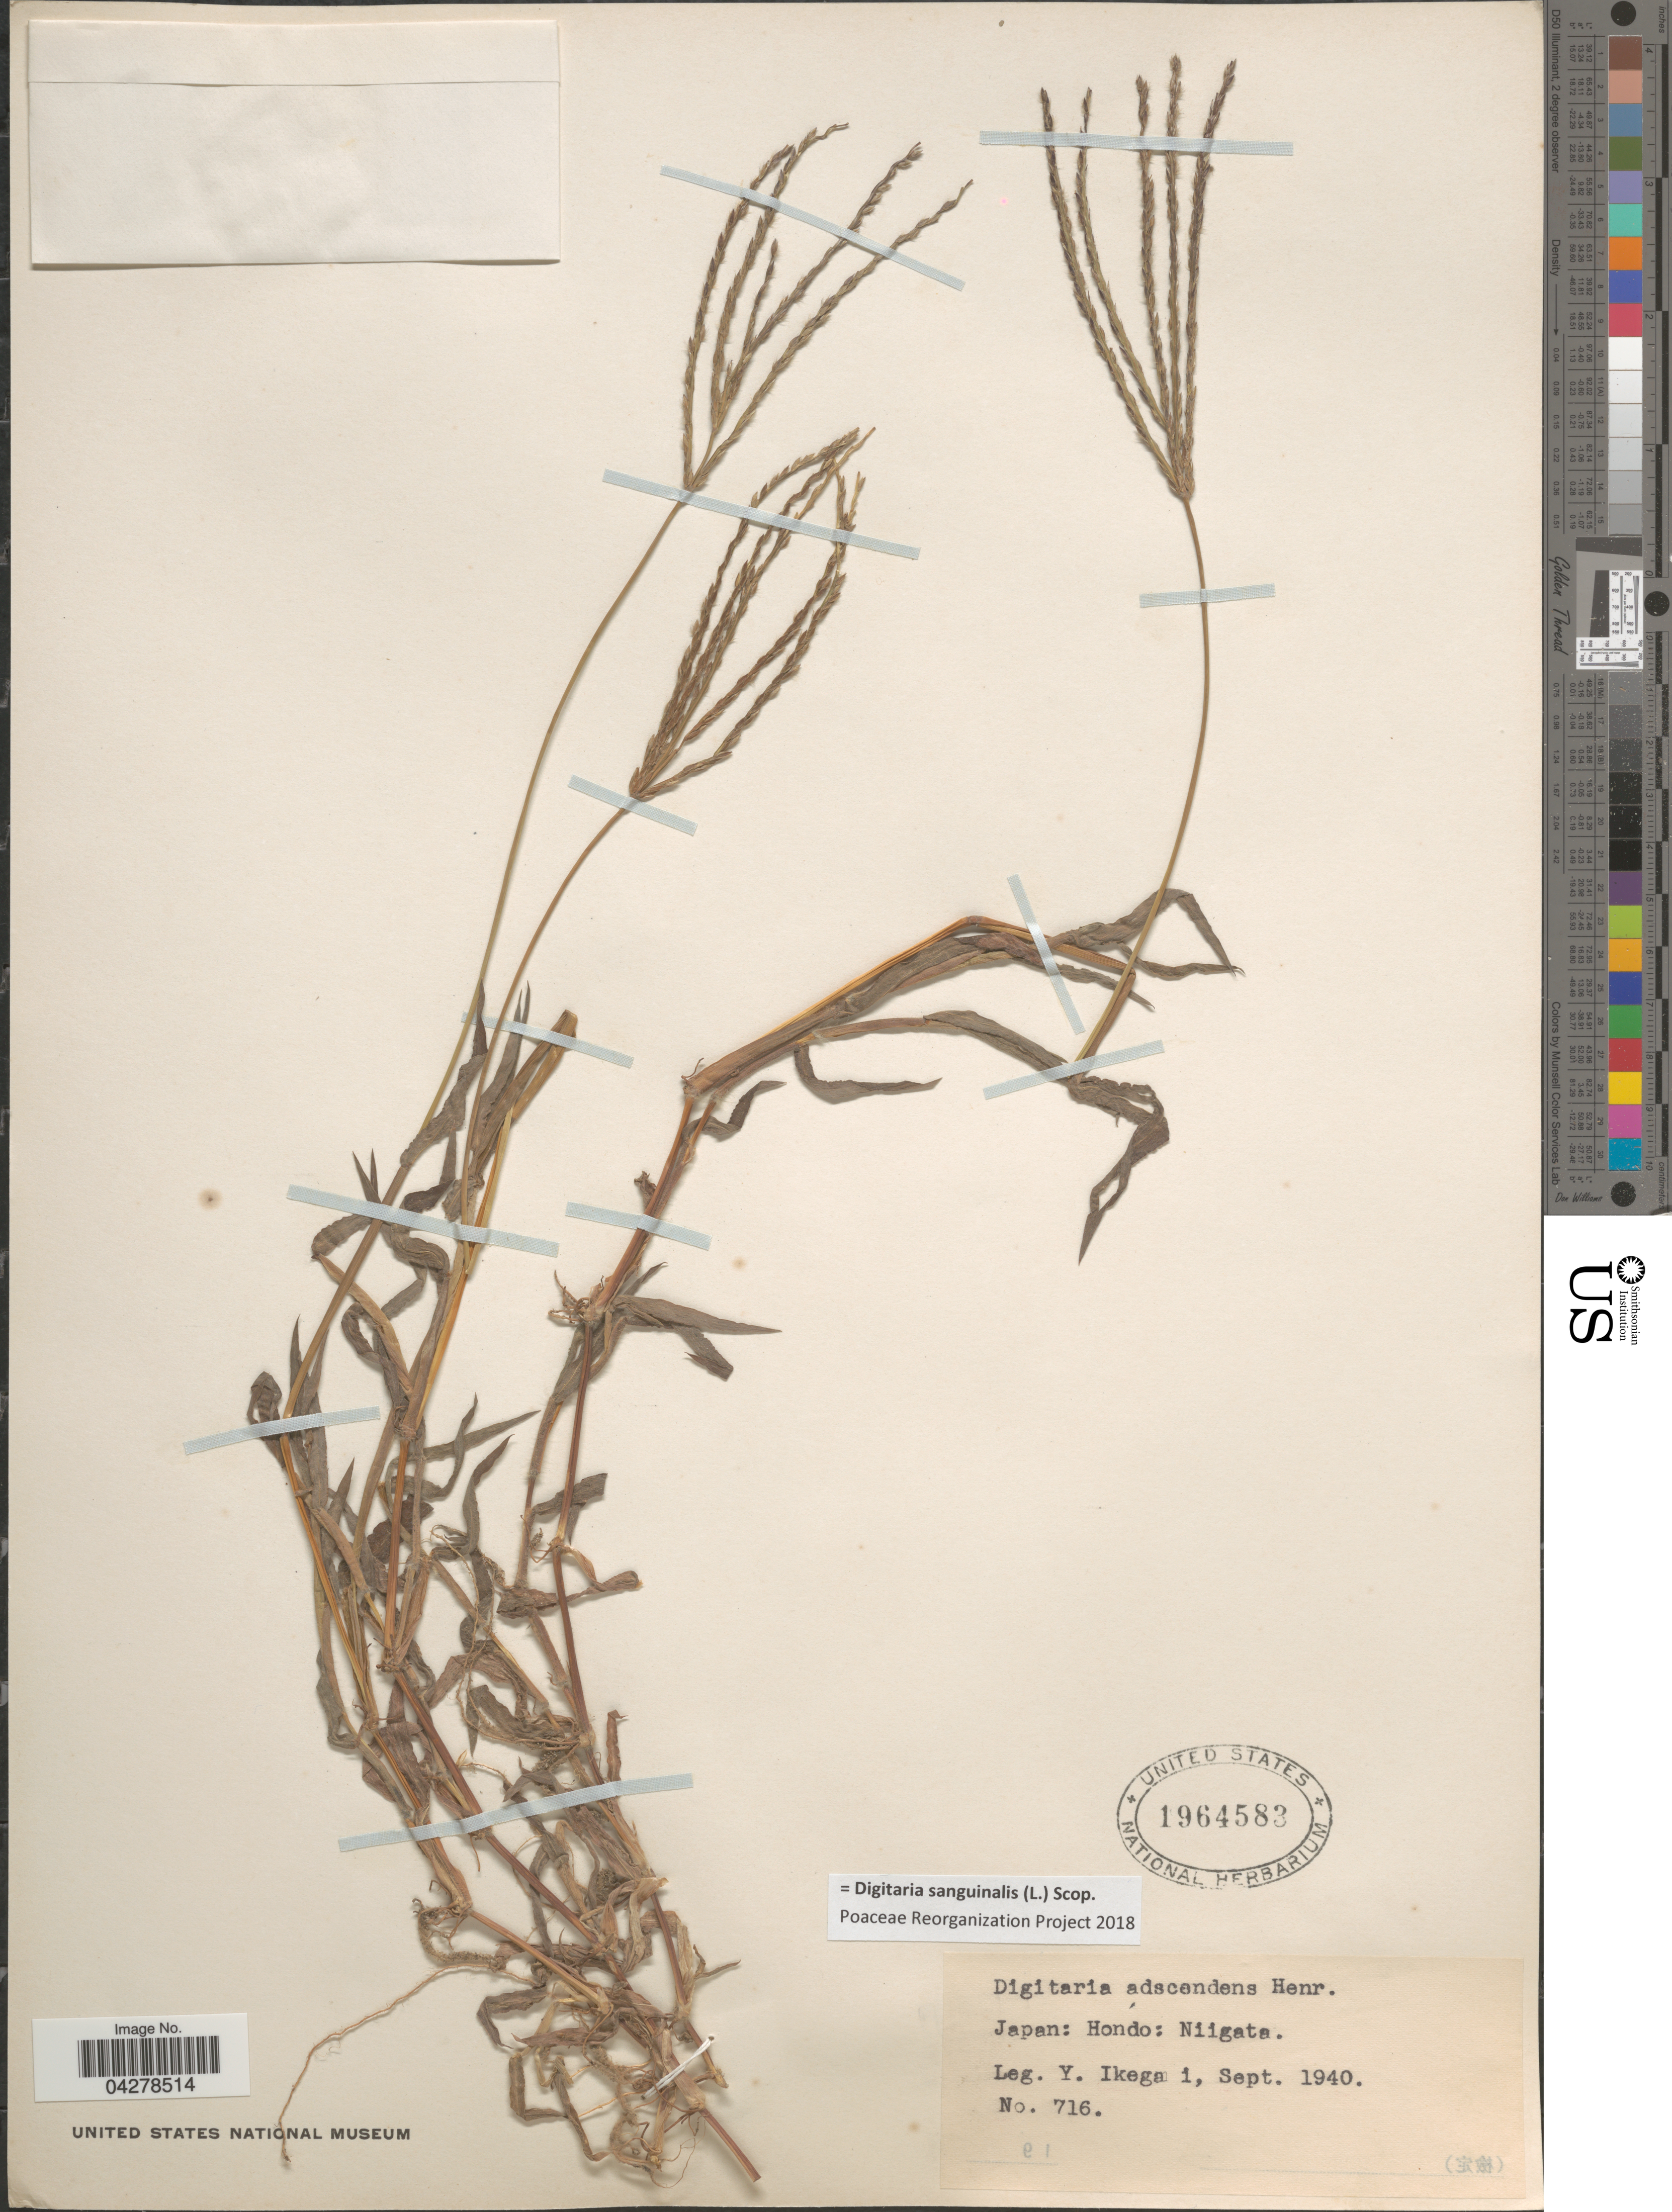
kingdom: Plantae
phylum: Tracheophyta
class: Liliopsida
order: Poales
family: Poaceae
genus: Digitaria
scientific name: Digitaria sanguinalis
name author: (L.) Scop.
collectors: Y. Ikegami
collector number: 716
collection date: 1940-09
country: Japan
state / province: Niigata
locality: Hondo.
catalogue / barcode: US 1964583